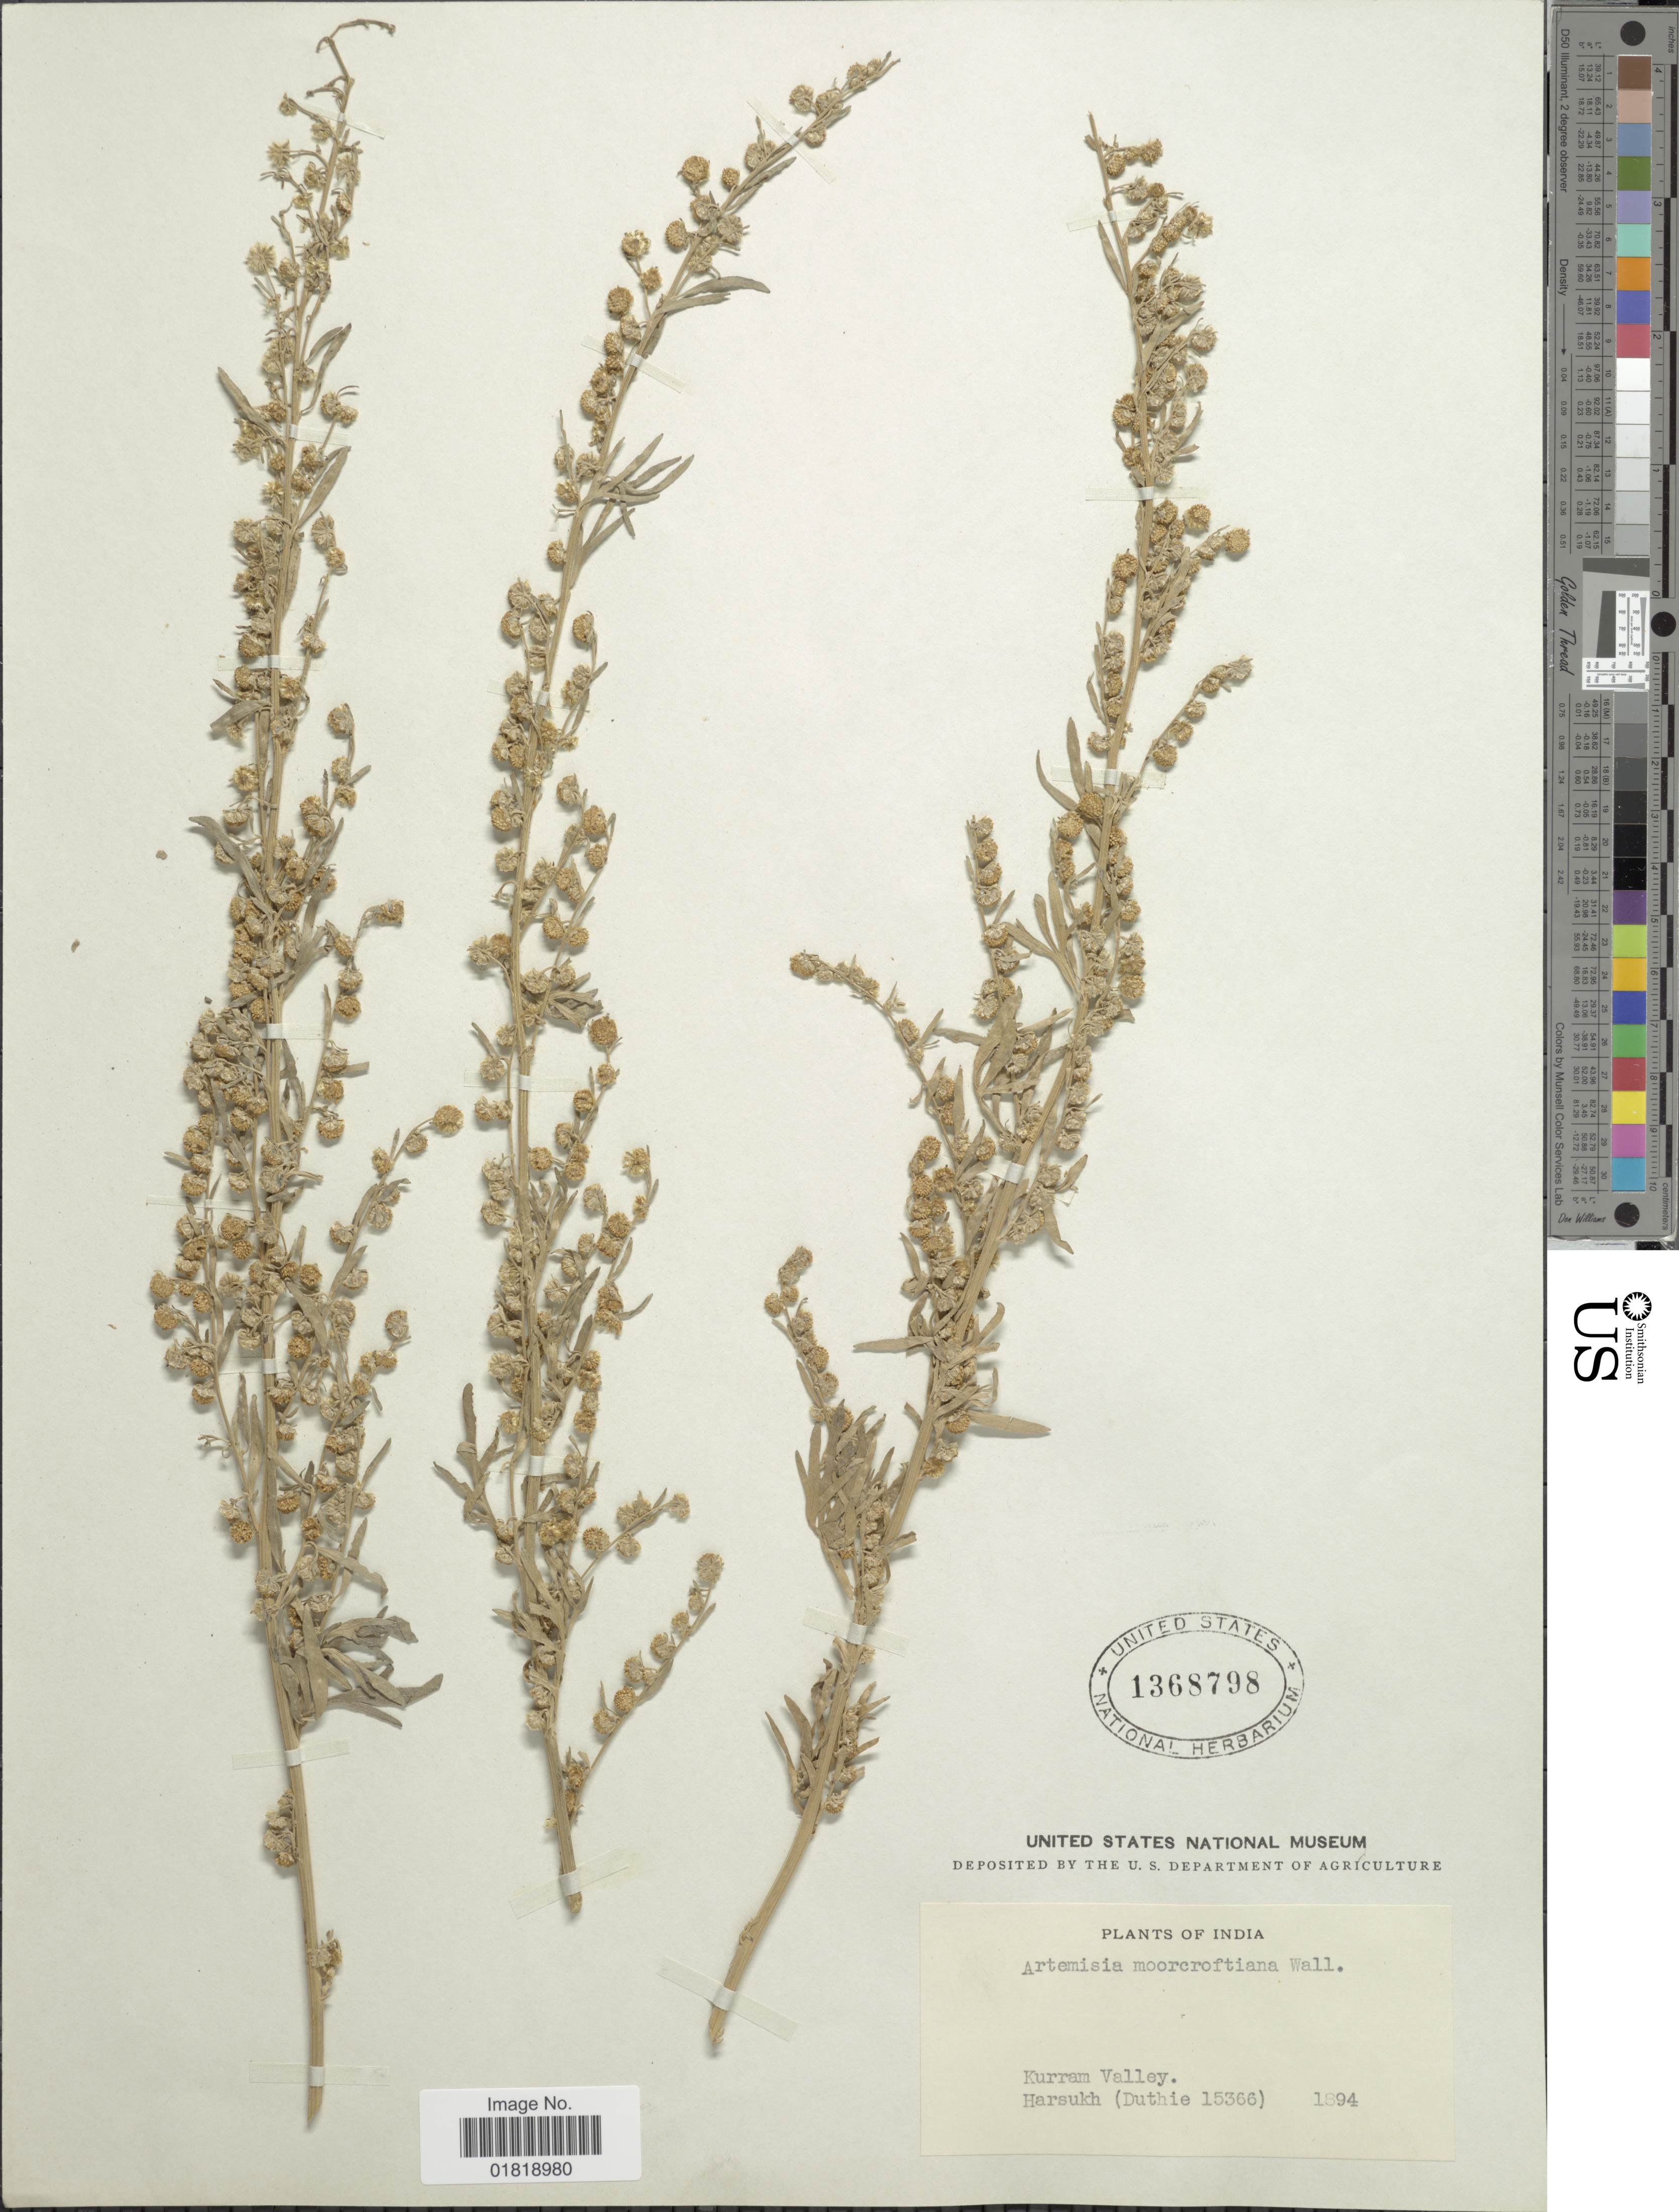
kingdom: Plantae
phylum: Tracheophyta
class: Magnoliopsida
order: Asterales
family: Asteraceae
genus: Artemisia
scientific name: Artemisia moorcroftiana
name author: Wall. ex DC.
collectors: -. Harsukh & Duthie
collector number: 15366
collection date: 1894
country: Pakistan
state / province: Khyber Pakhtunkhwa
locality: Kurram Valley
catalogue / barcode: US 1368798